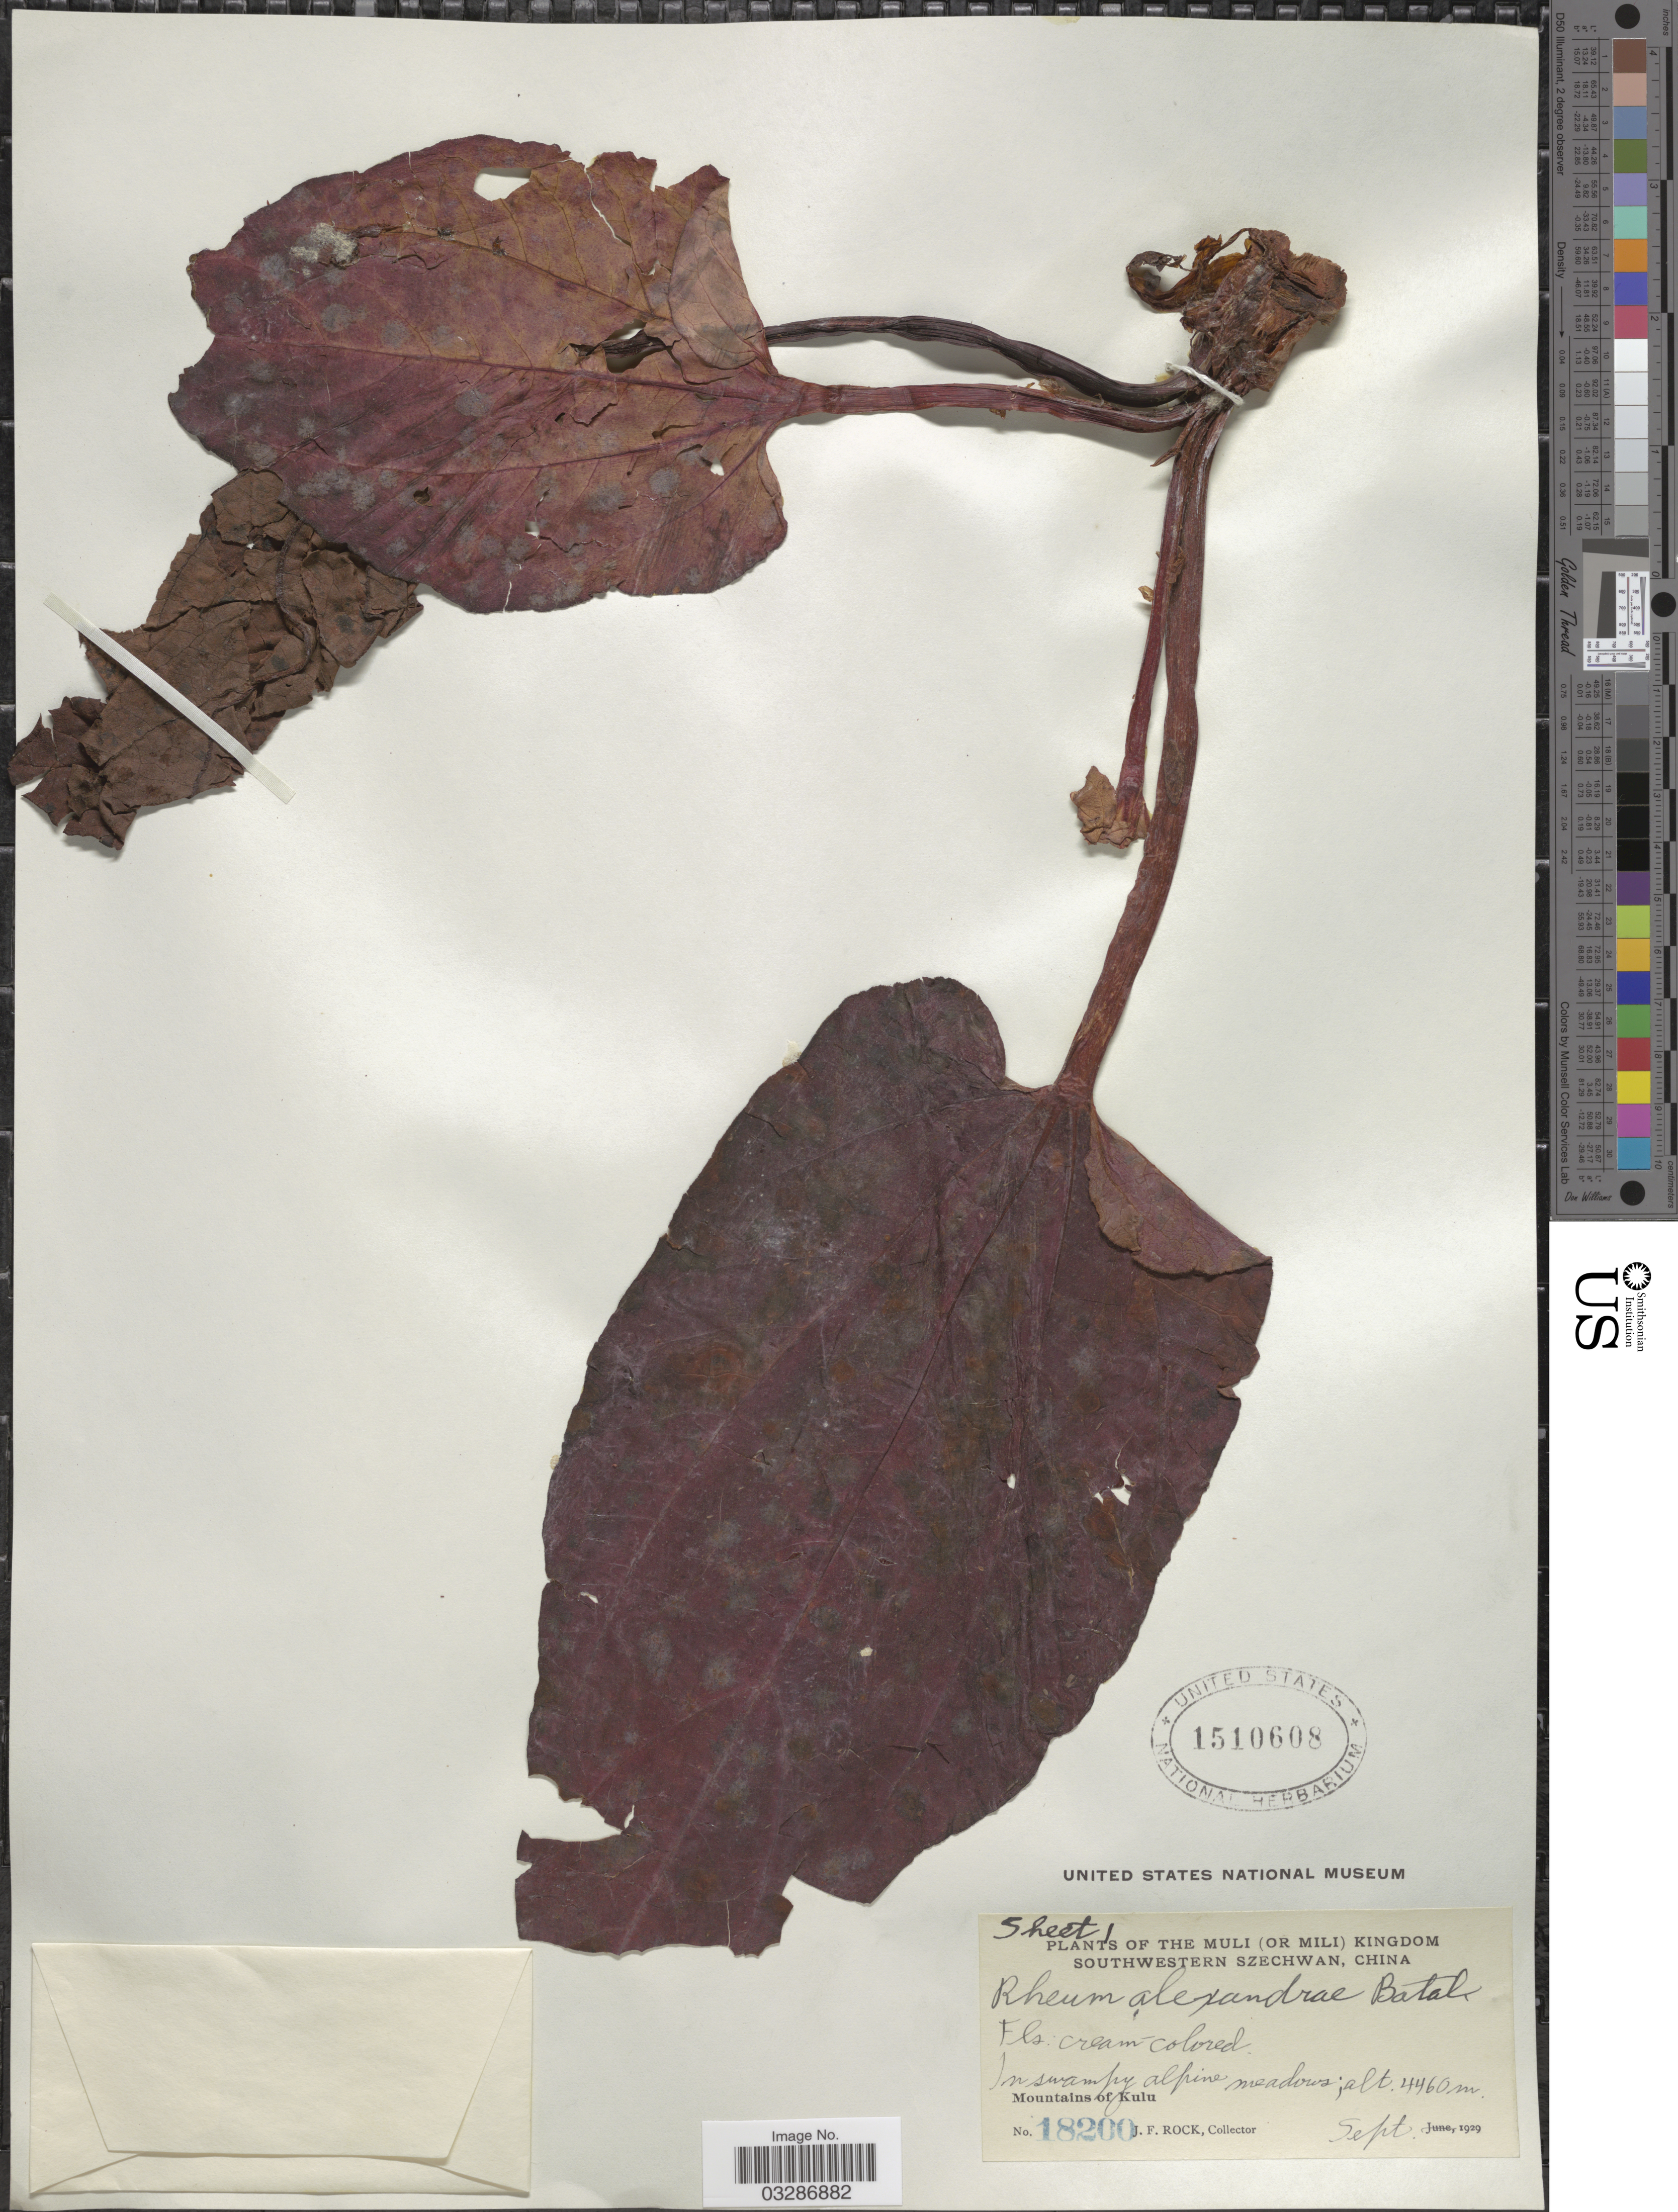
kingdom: Plantae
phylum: Tracheophyta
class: Magnoliopsida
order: Caryophyllales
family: Polygonaceae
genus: Rheum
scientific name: Rheum alexandrae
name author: Batalin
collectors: J. Rock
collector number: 18200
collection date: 1929-09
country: China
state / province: Sichuan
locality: The Muli (or Mili) Kingdom, Southwestern Szechwan. Mountains of Kulu.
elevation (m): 4460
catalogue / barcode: US 1510608